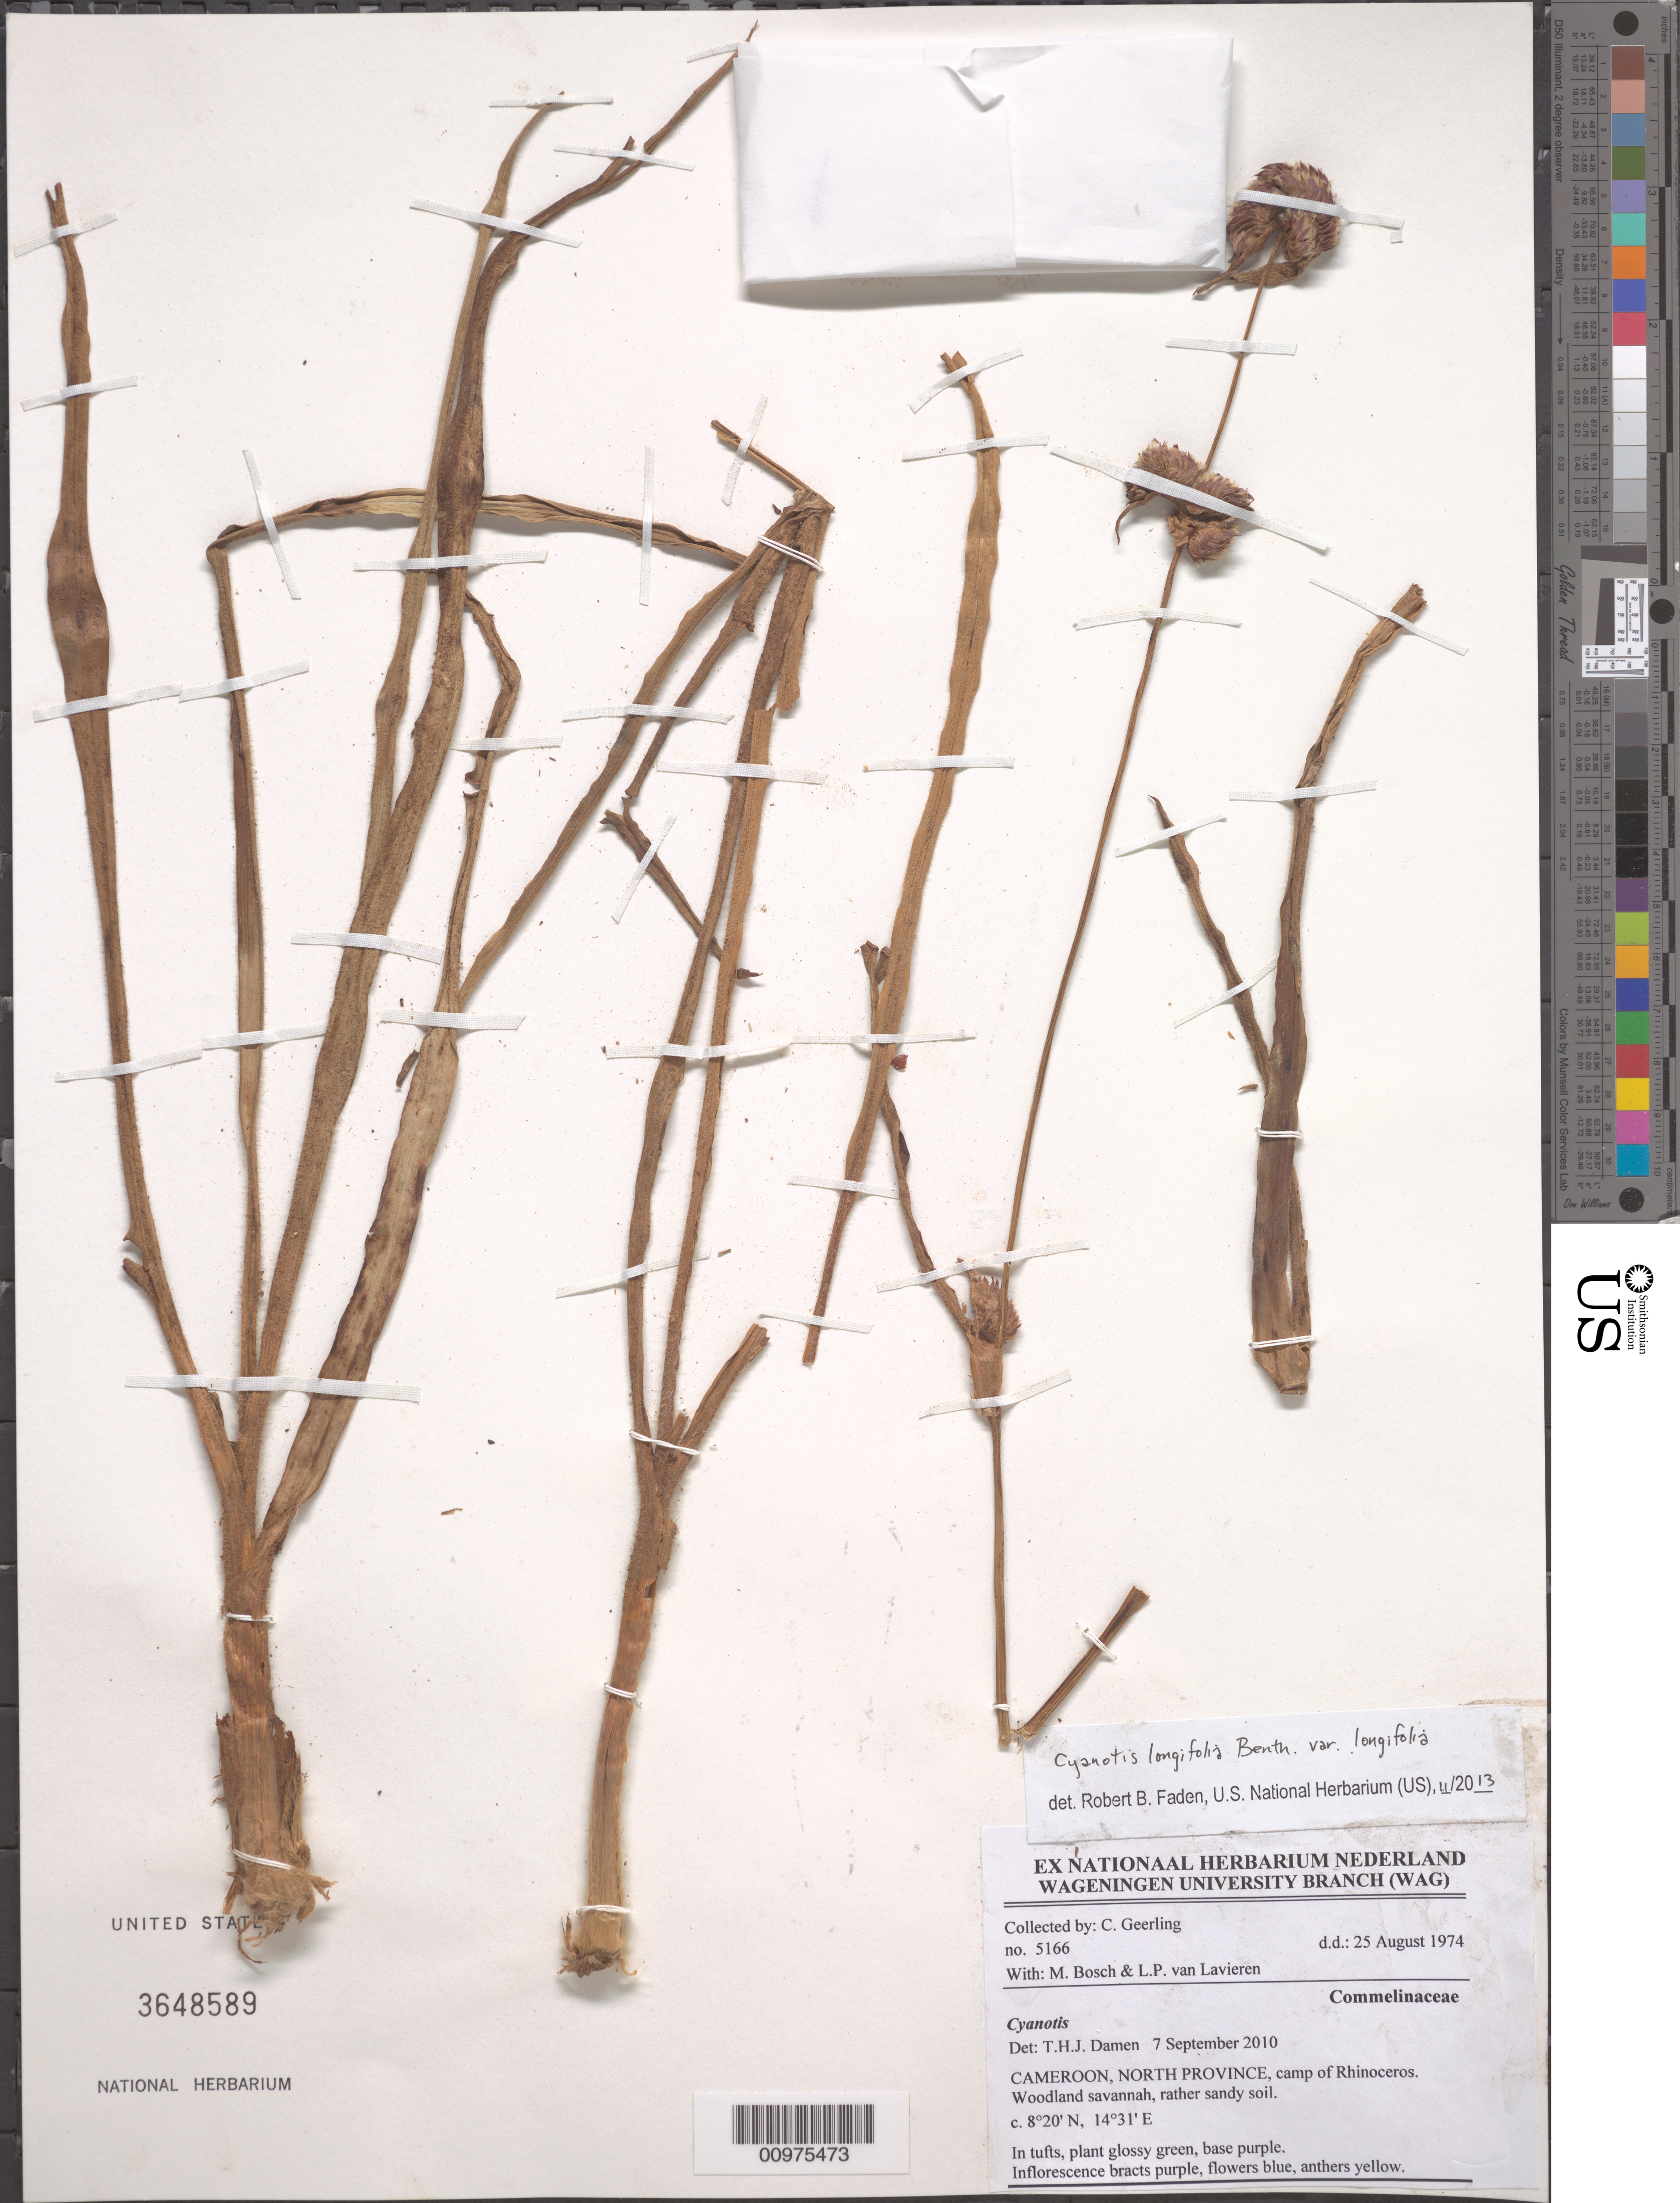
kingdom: Plantae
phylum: Tracheophyta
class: Liliopsida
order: Commelinales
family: Commelinaceae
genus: Cyanotis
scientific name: Cyanotis longifolia var. longifolia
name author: Benth.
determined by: Faden, Robert B., (US), Smithsonian Institution - National Museum of Natural History (UNITED STATES)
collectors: C. Geerling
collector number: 5166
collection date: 1974-08-25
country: Cameroon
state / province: Nord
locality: camp of Rhinoceros.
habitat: Woodland savannah, rather sandy soil.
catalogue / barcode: US 3648589